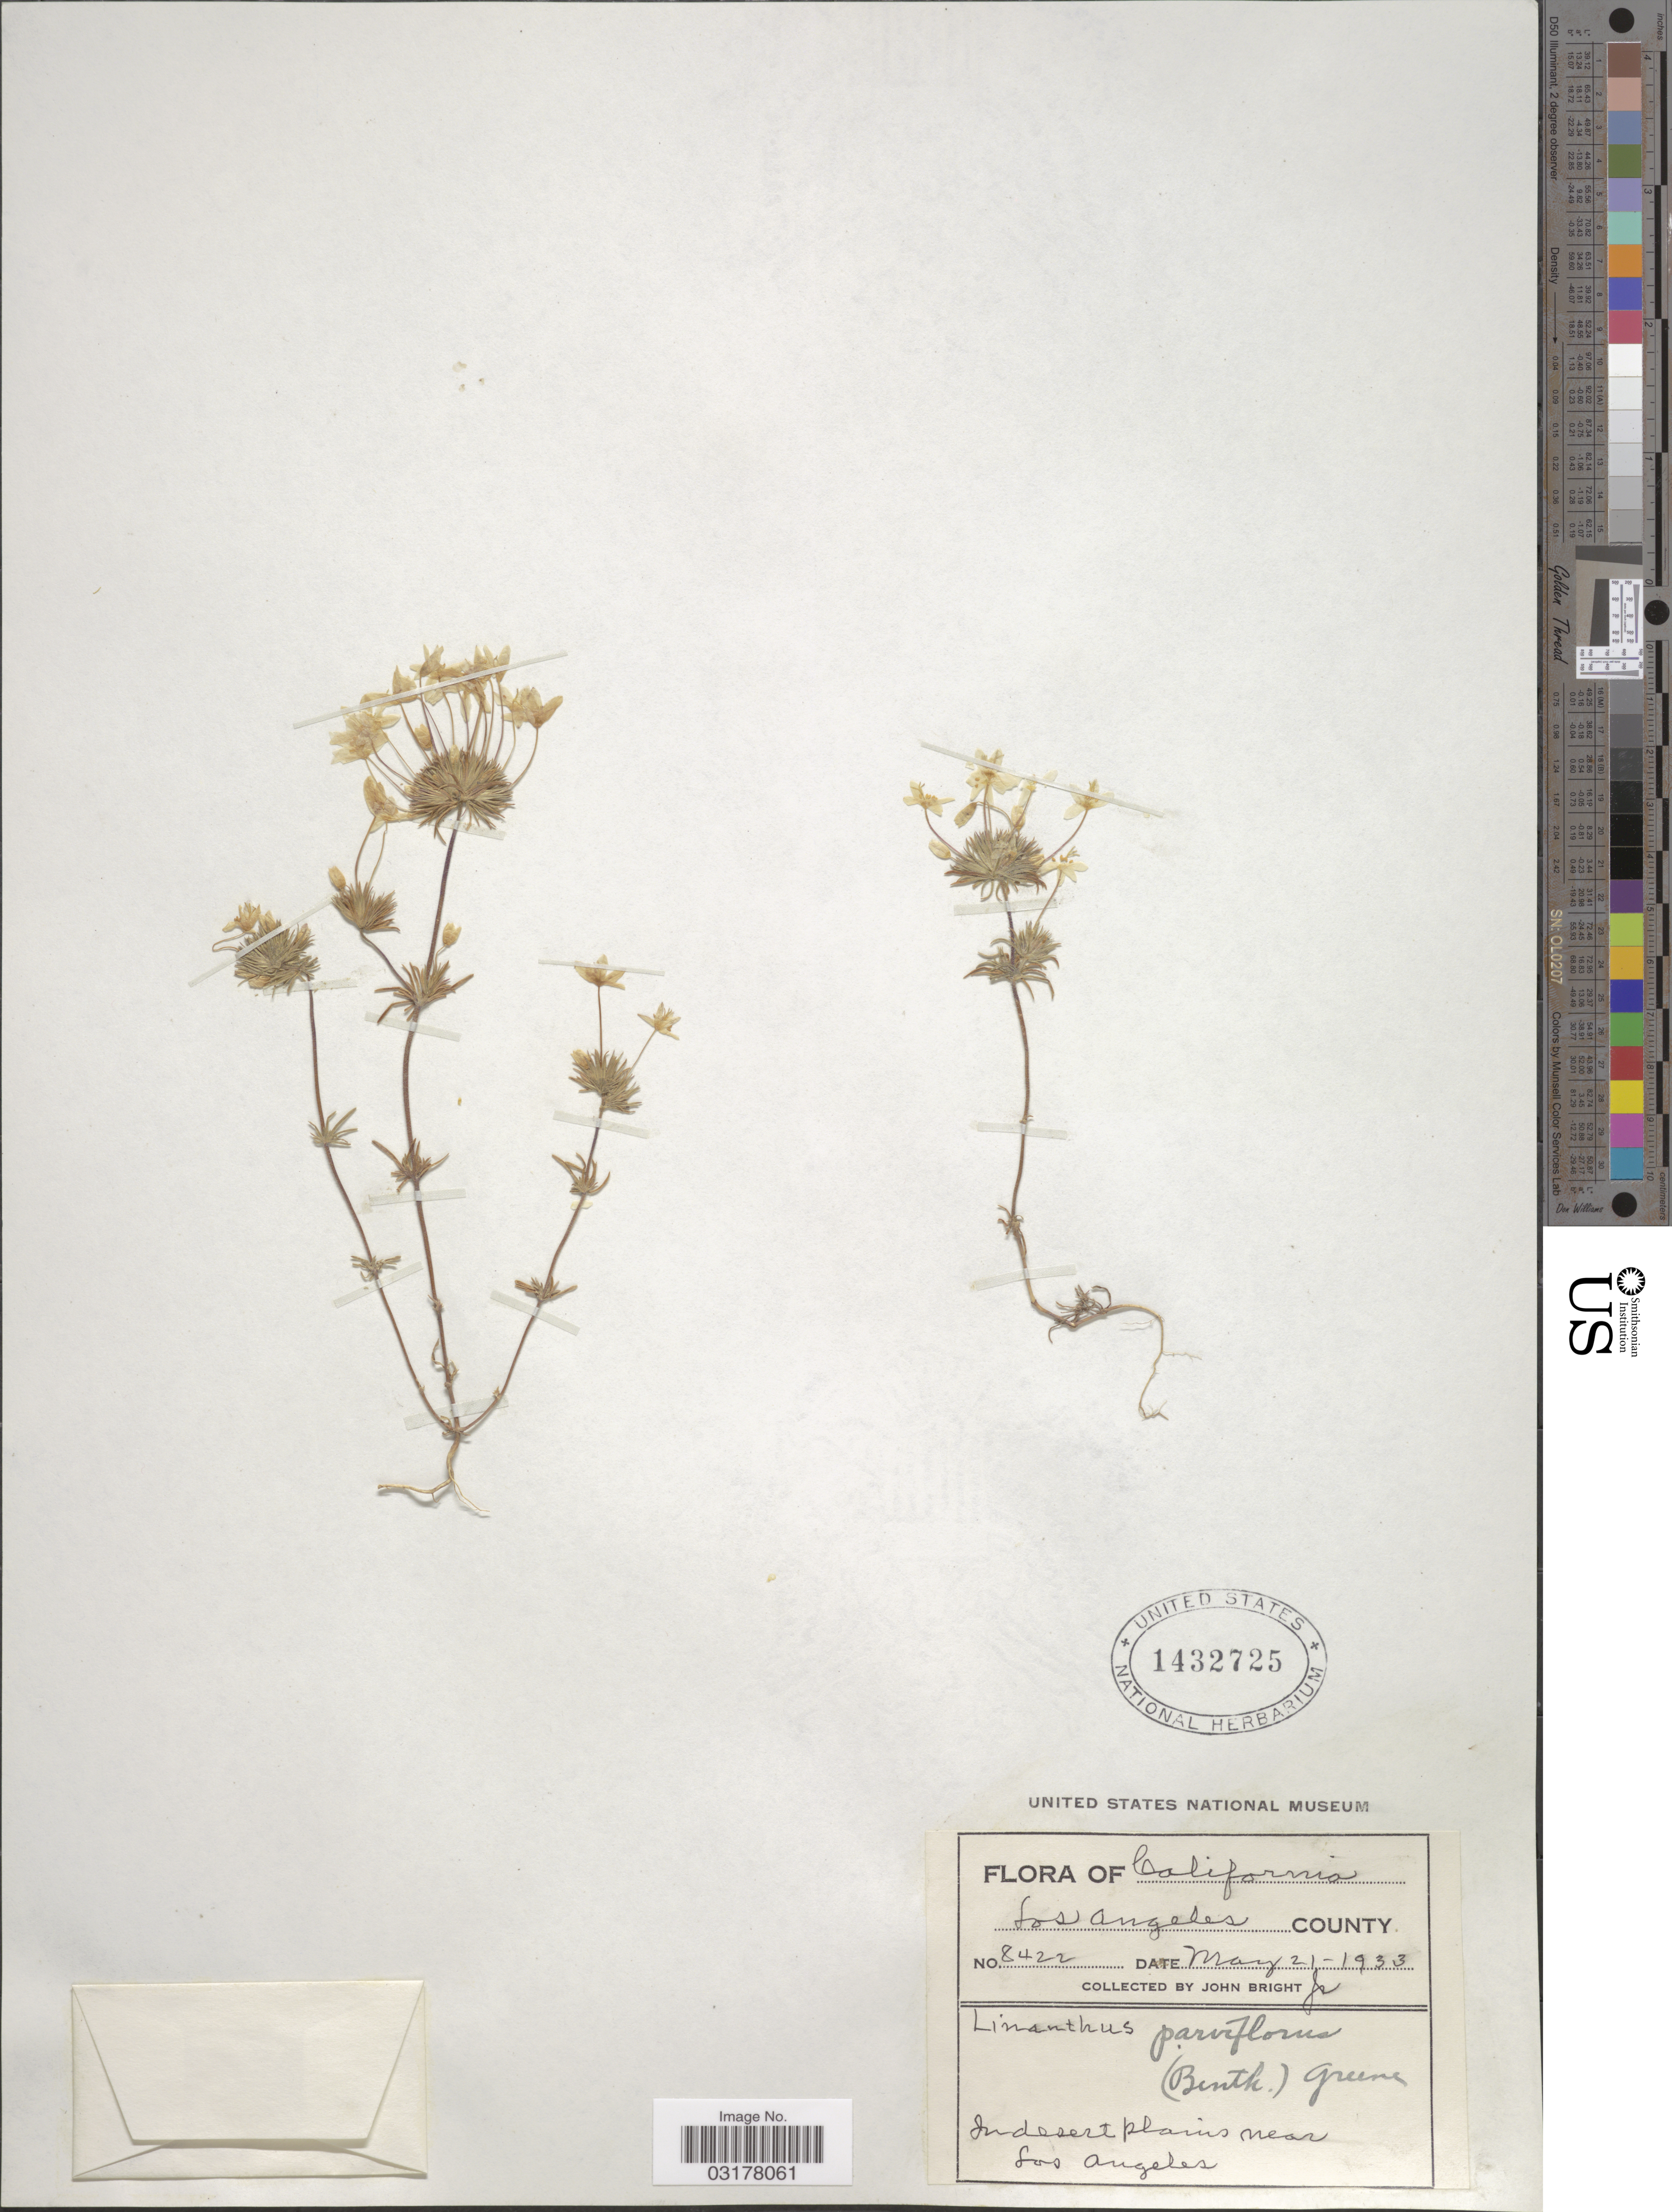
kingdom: Plantae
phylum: Tracheophyta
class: Magnoliopsida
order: Ericales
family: Polemoniaceae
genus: Leptosiphon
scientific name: Leptosiphon parviflorus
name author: Benth.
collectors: J. Bright Jr.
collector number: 8422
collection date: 1933-05-21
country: United States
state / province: California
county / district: Los Angeles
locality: Los Angeles County, In desert plains near Los Angeles.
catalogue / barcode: US 1432725